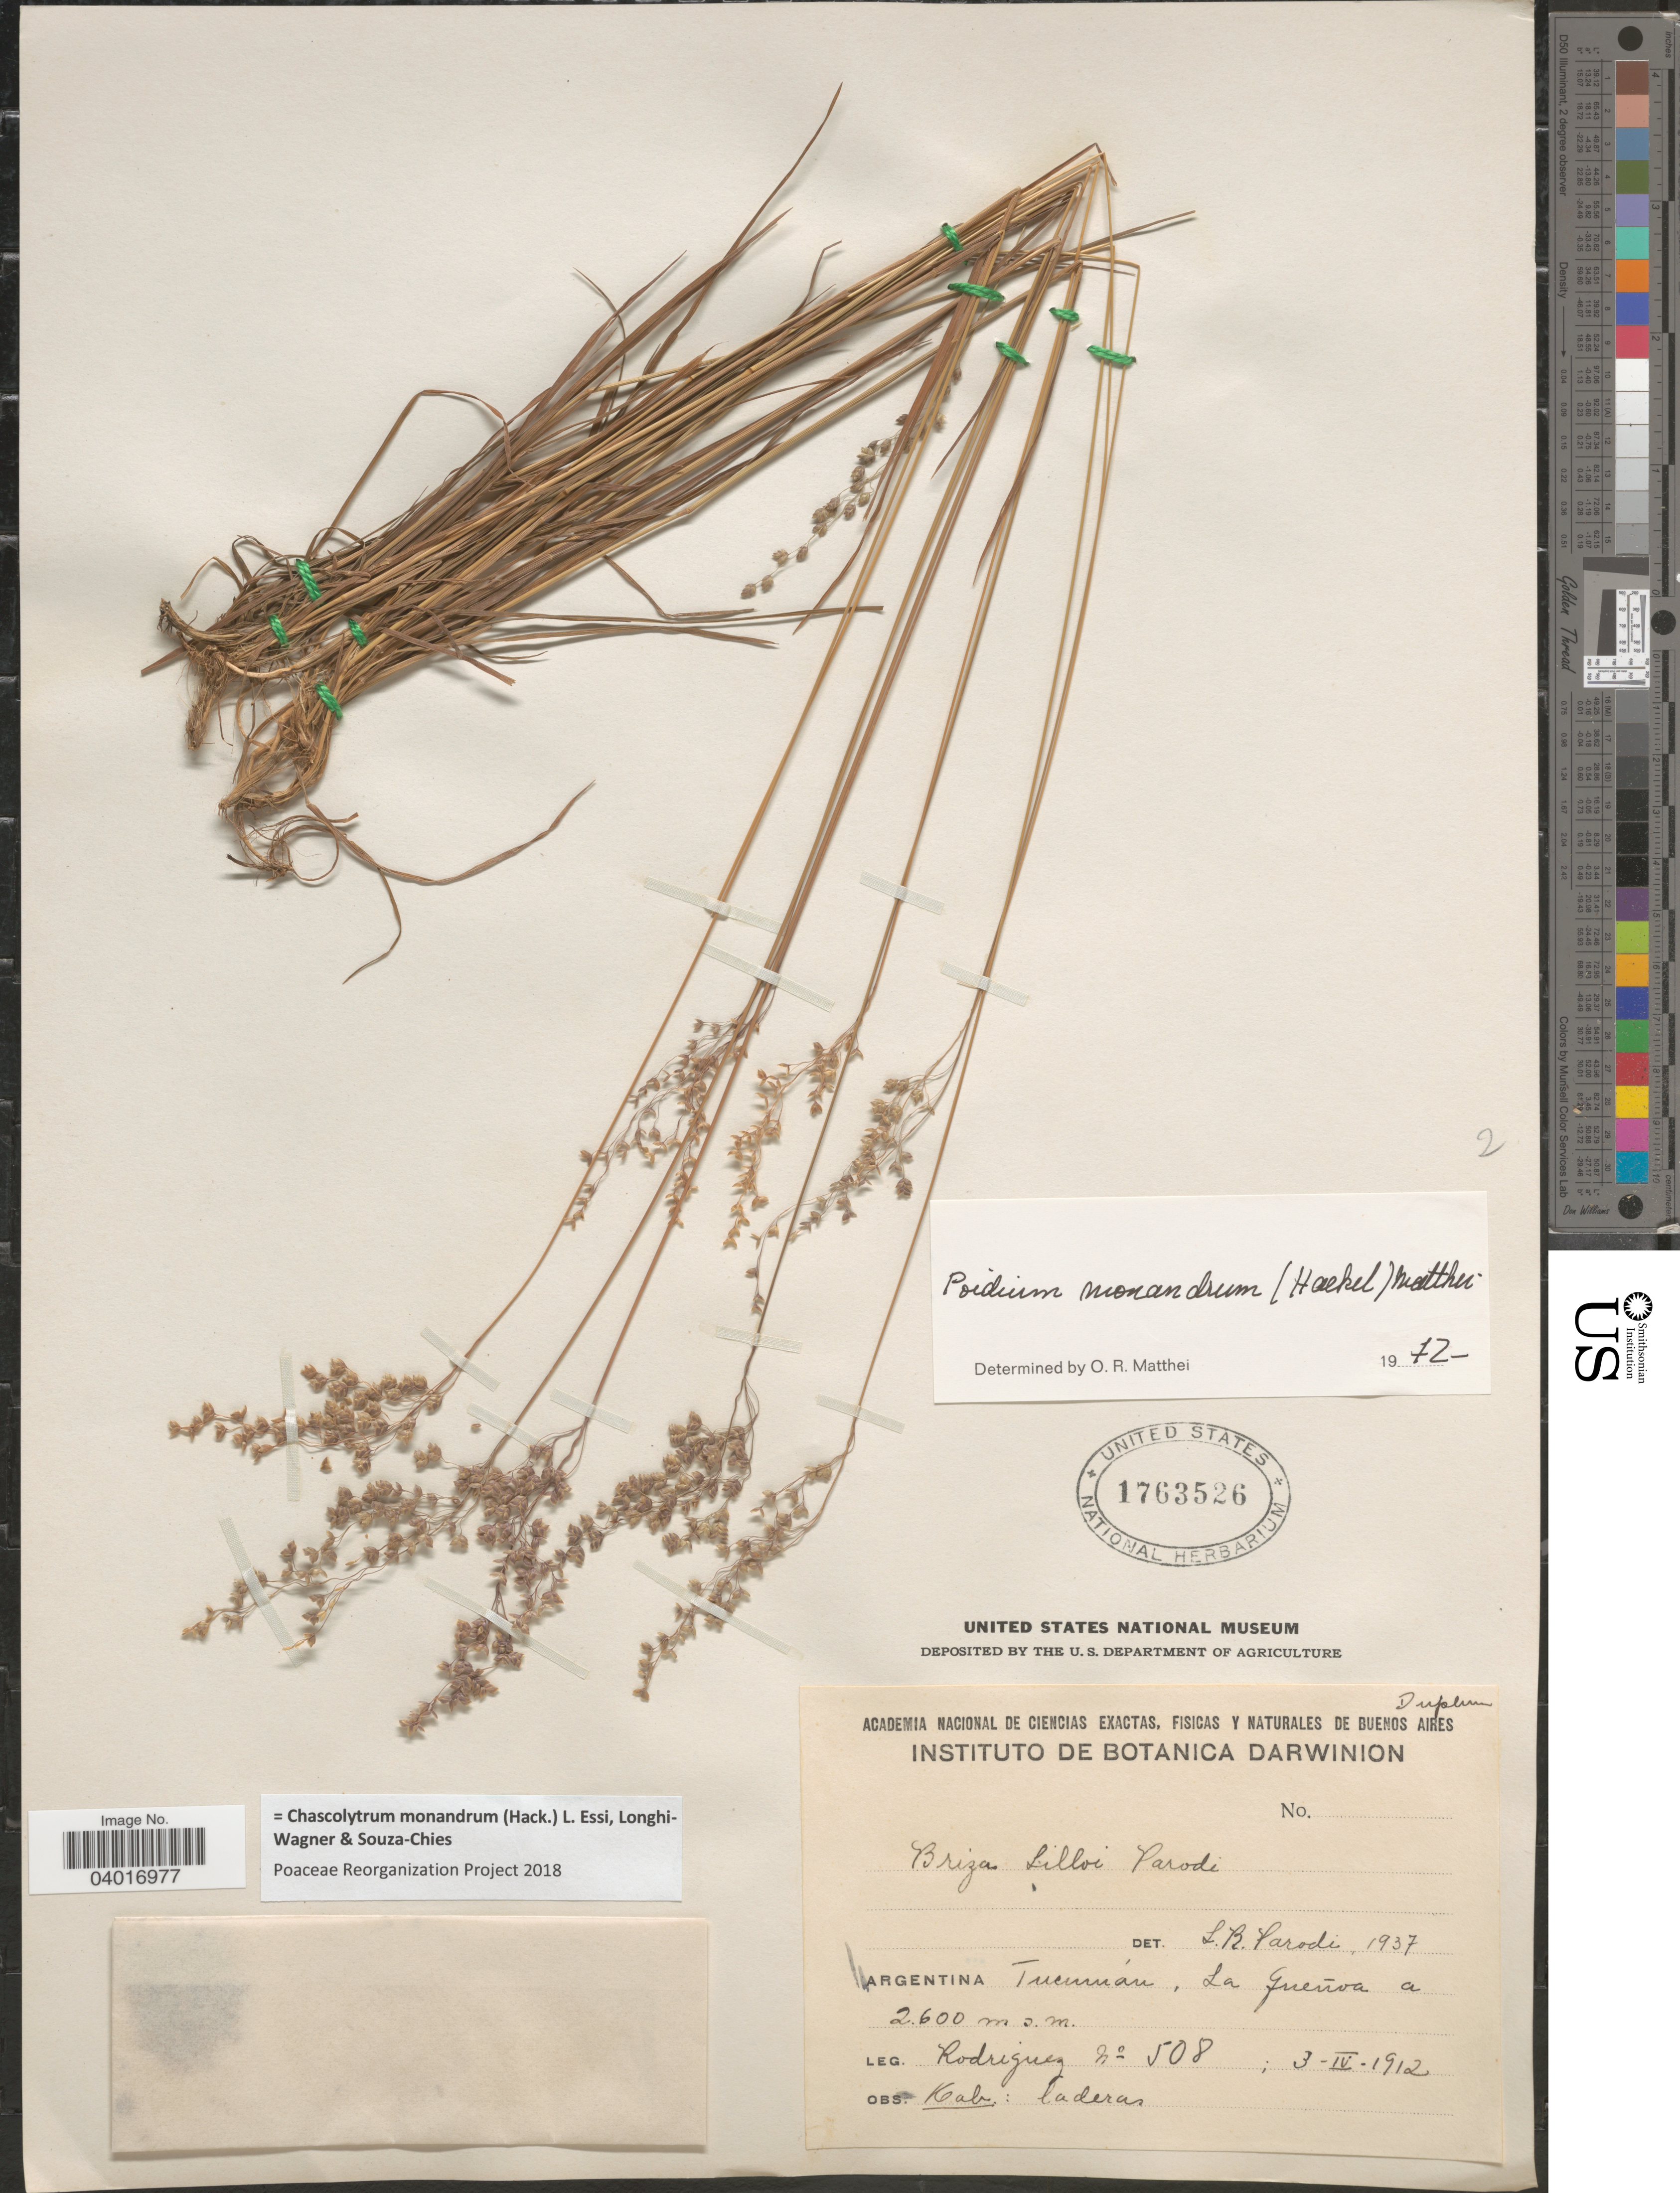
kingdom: Plantae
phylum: Tracheophyta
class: Liliopsida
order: Poales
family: Poaceae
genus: Chascolytrum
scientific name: Chascolytrum monandrum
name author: (Hack.) L. Essi et al.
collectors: Rodriguez, --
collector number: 508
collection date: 1912-04-03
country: Argentina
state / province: Tucuman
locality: La Gueñoa.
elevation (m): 2600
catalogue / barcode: US 1763526